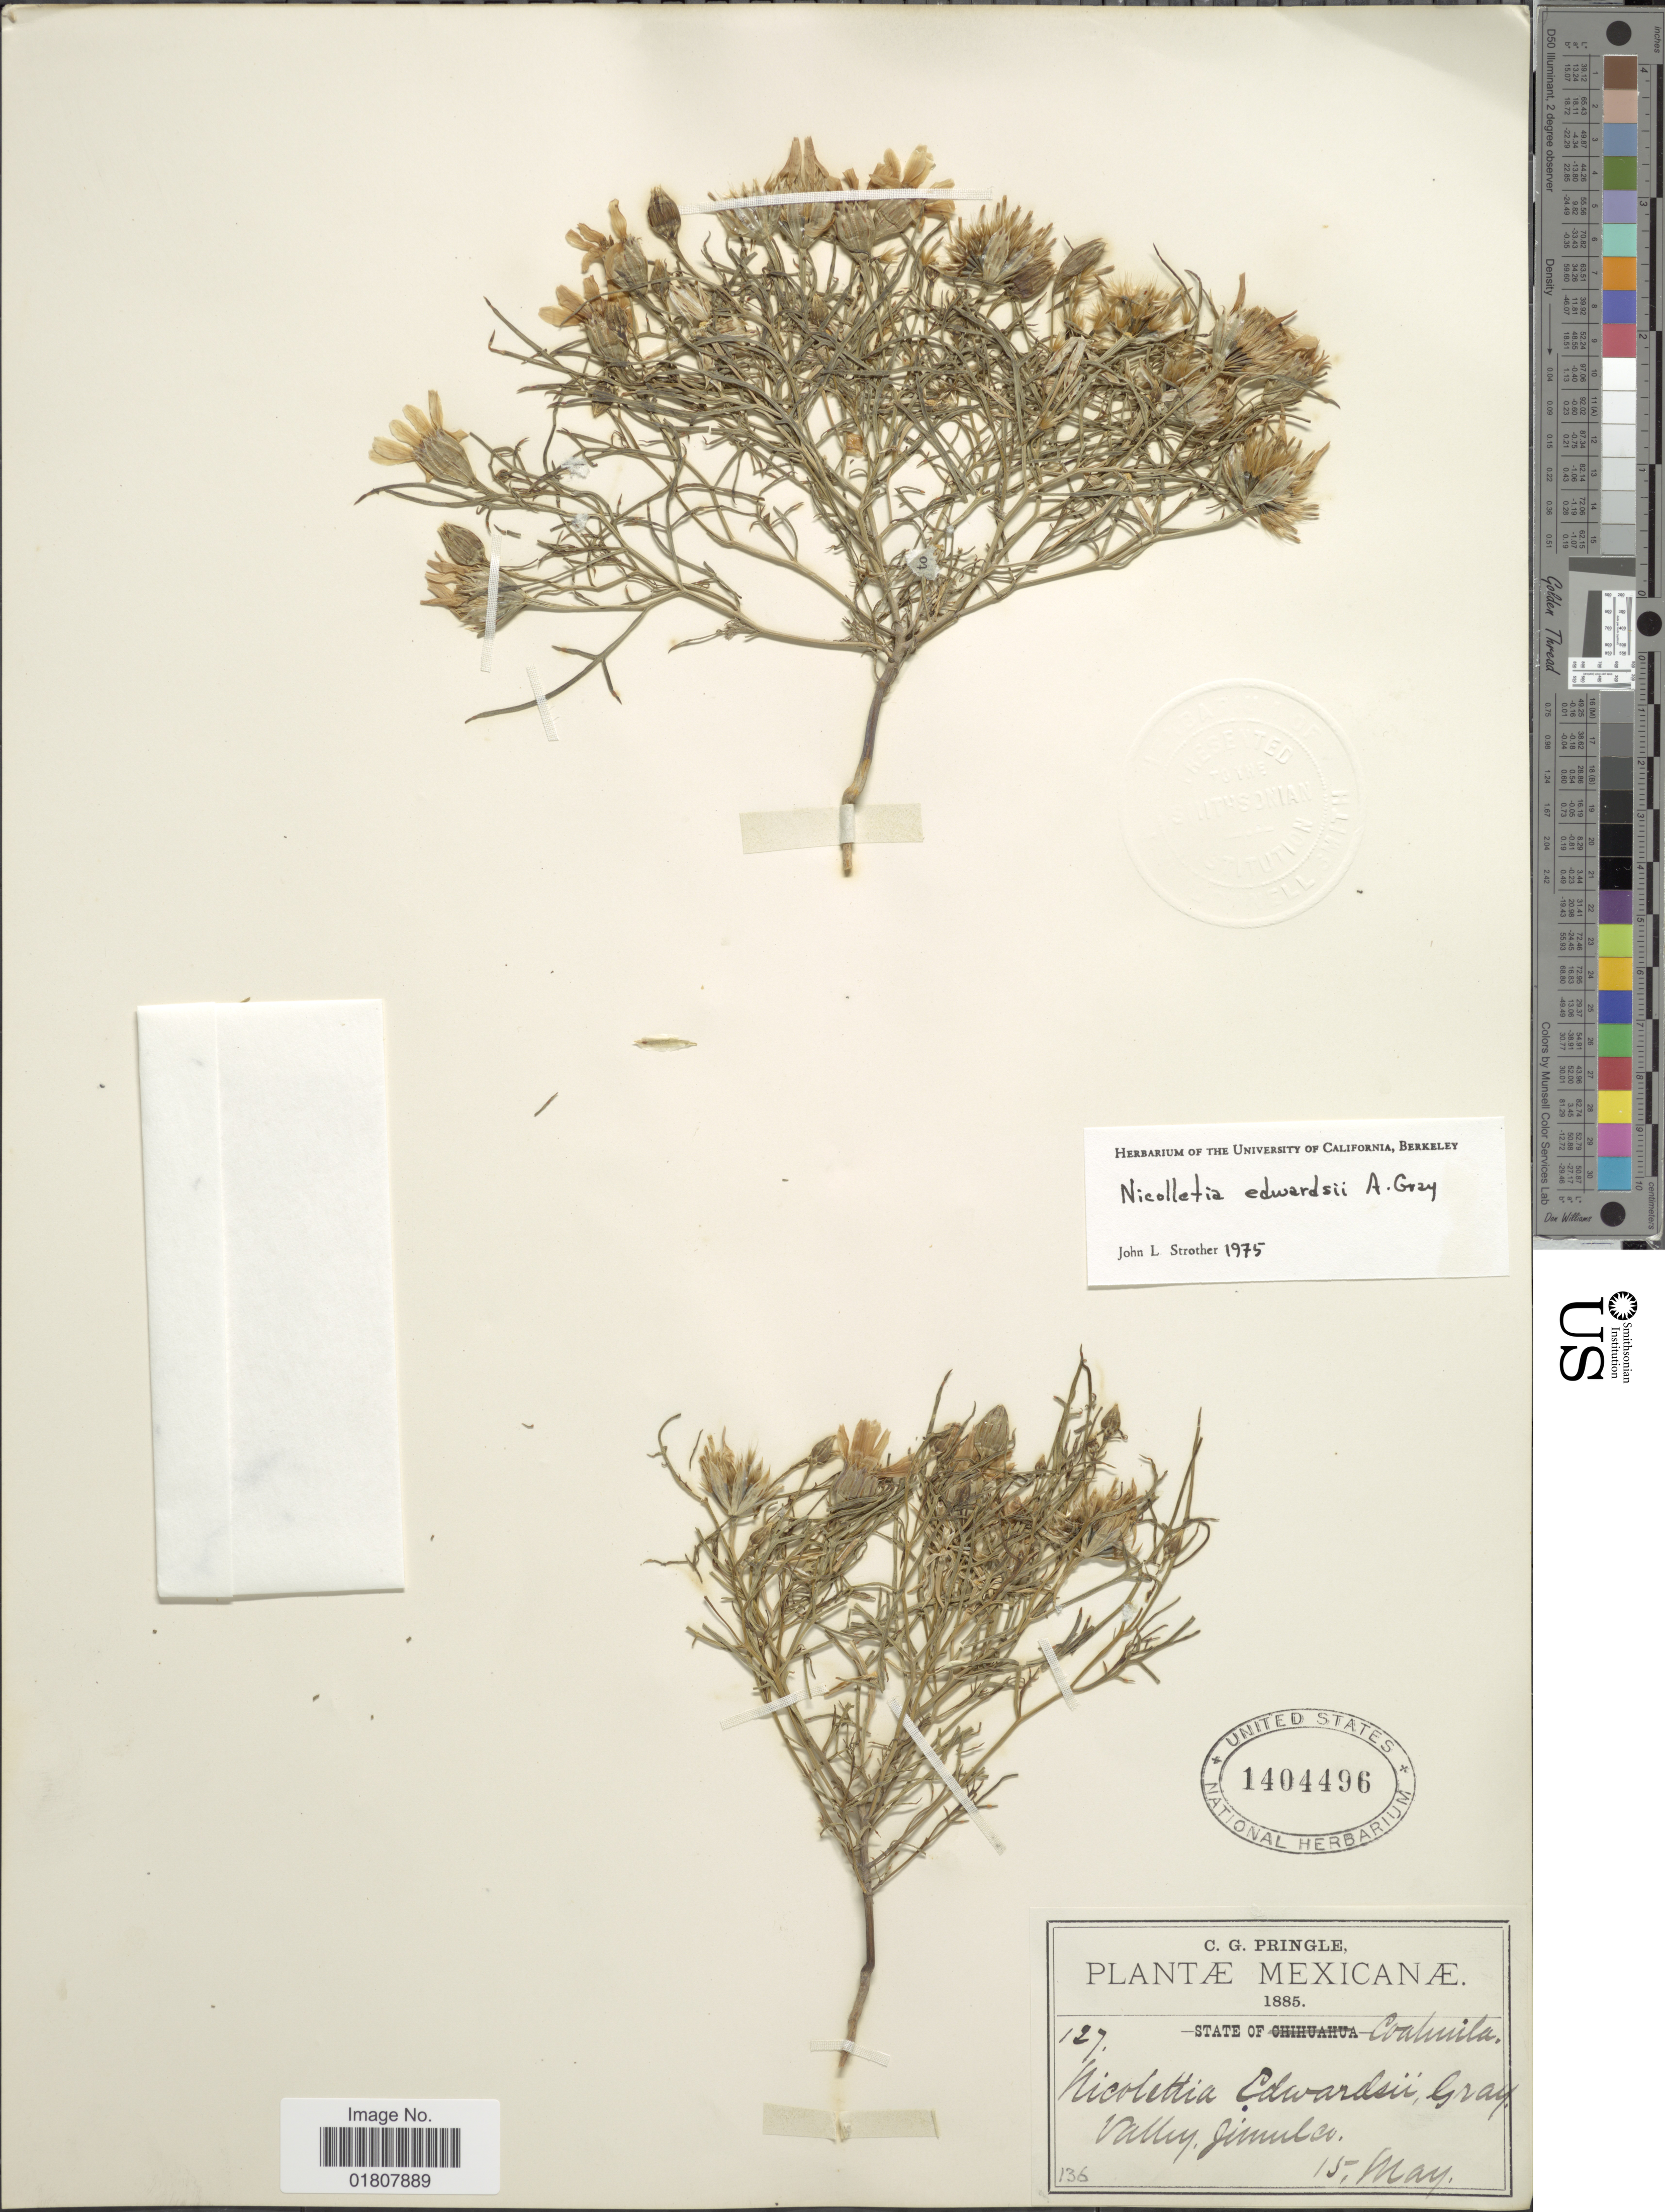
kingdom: Plantae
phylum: Tracheophyta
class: Magnoliopsida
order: Asterales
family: Asteraceae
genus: Nicolletia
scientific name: Nicolletia edwardsii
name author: A. Gray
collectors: C. G. Pringle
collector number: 1271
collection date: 1885-05-15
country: Mexico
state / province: Coahuila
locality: Valley, Jimulco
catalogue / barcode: US 1404496